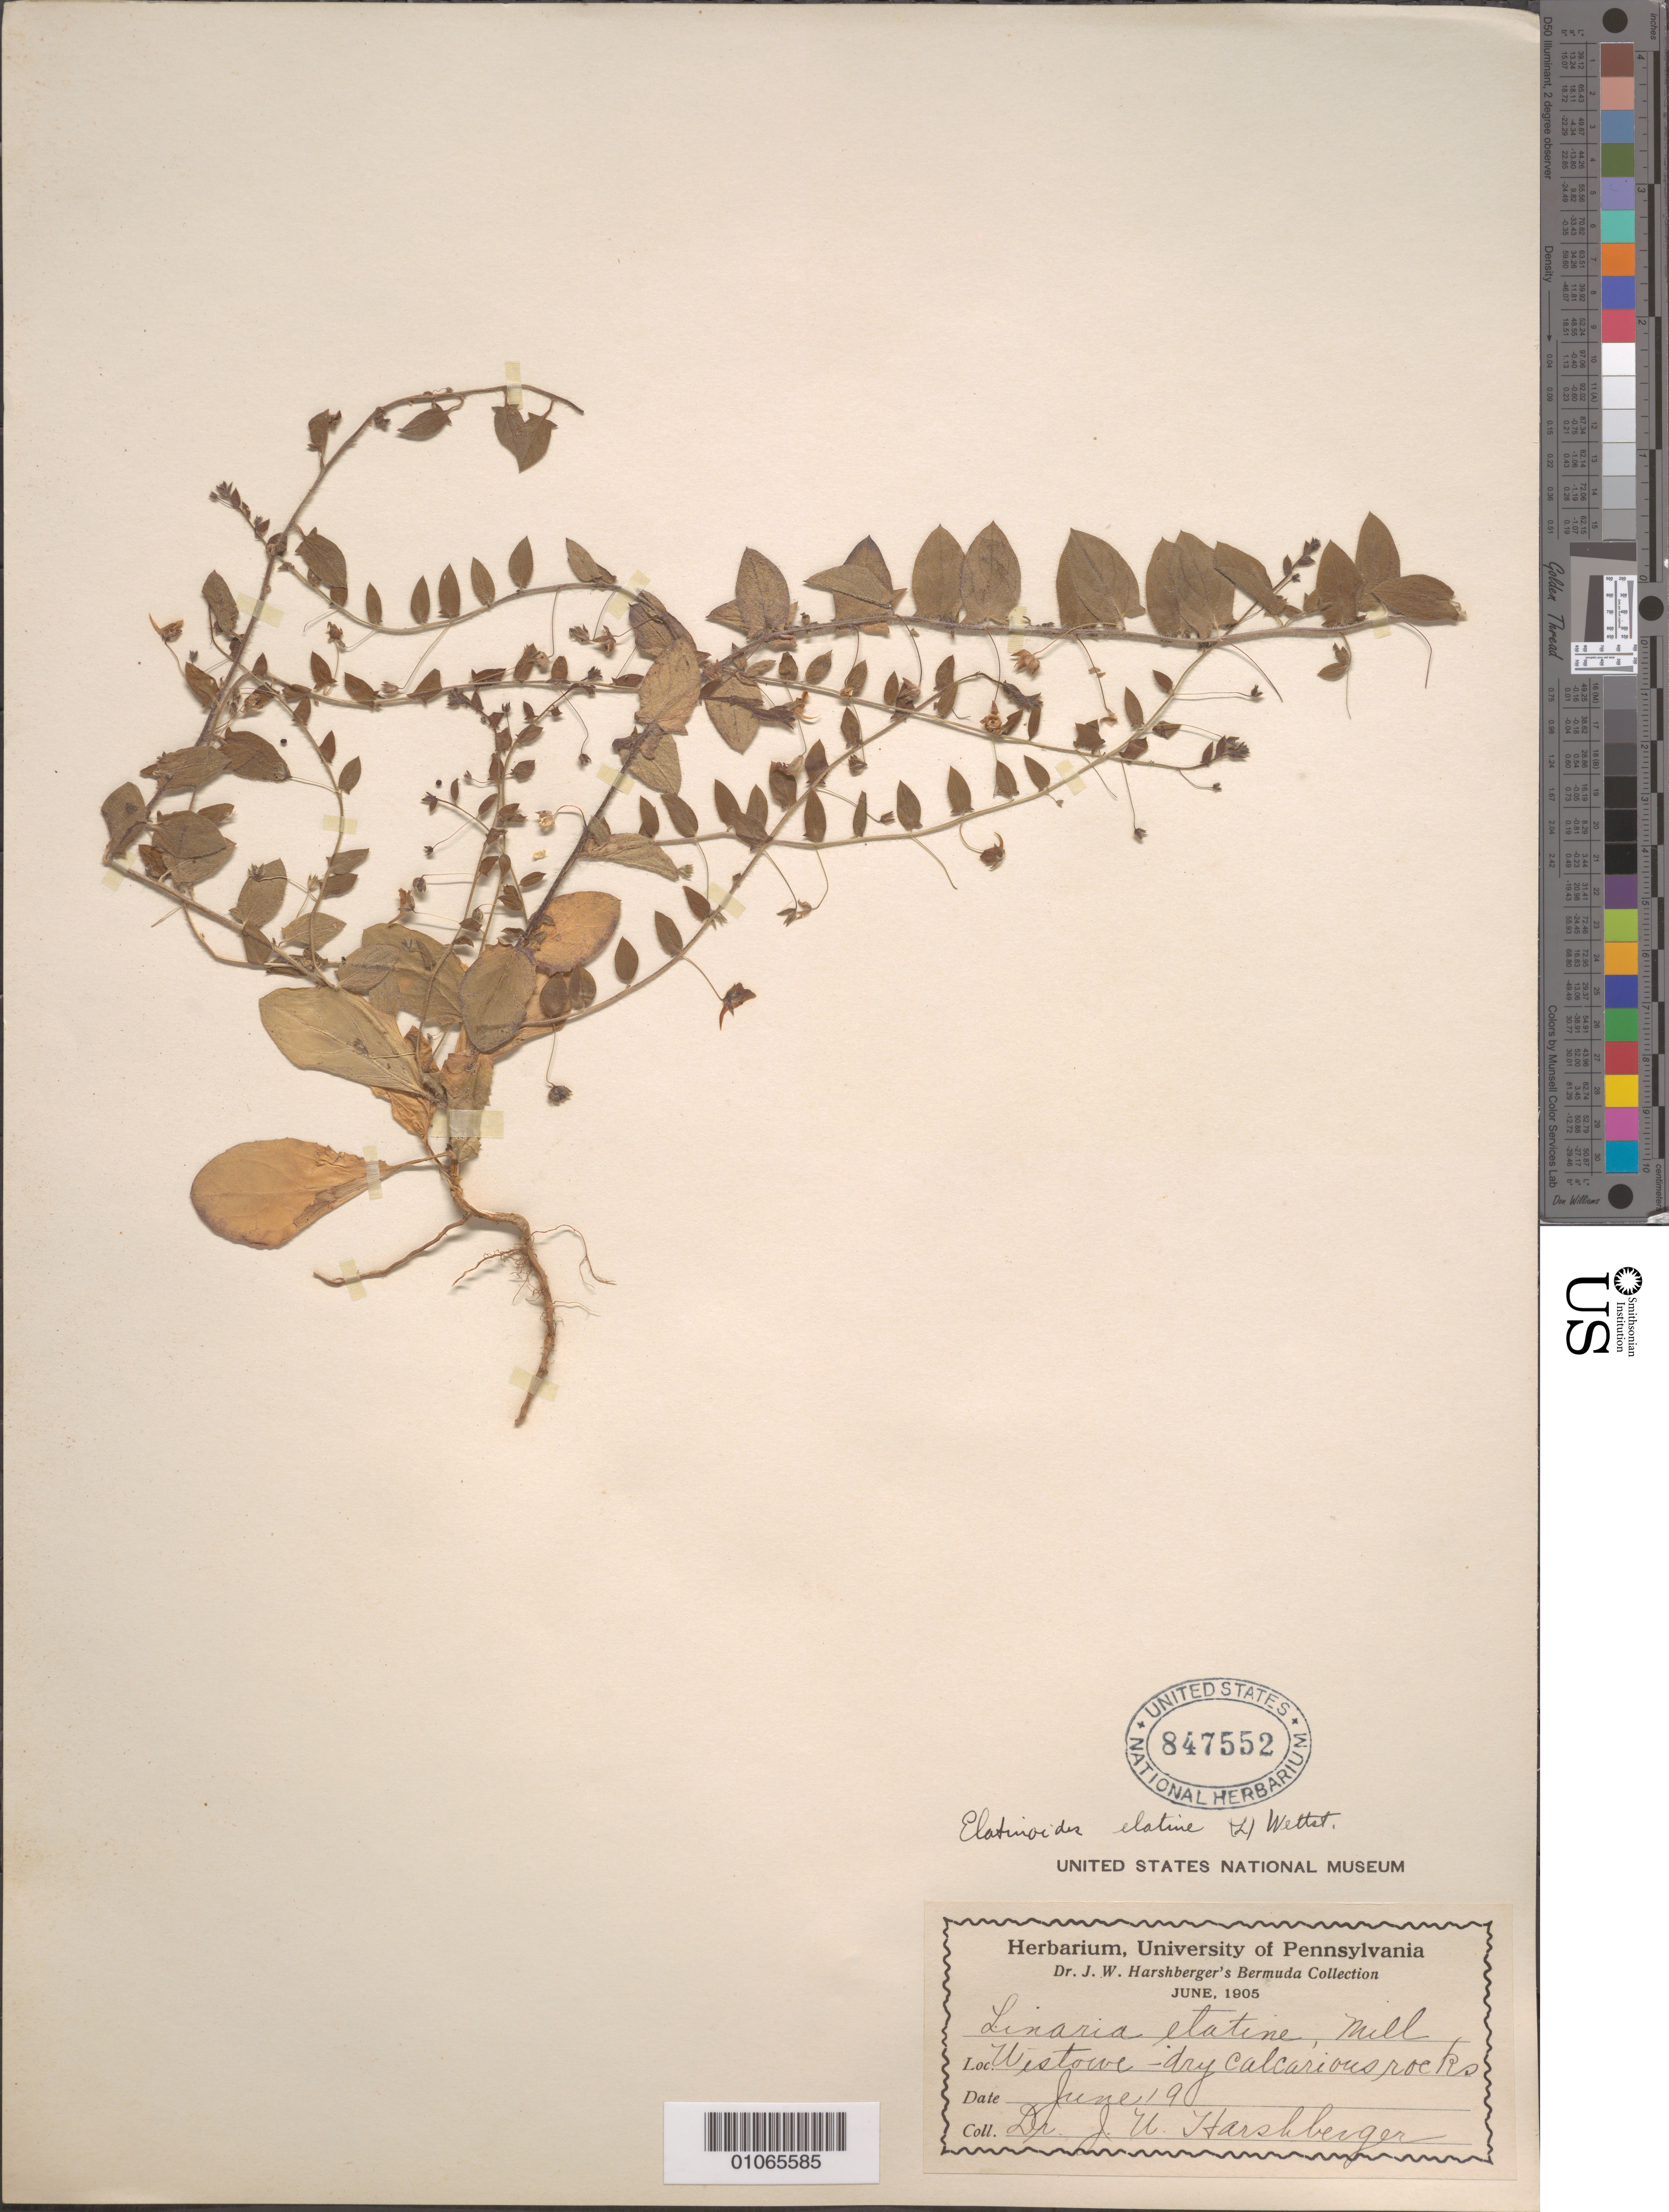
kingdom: Plantae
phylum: Tracheophyta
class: Magnoliopsida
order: Lamiales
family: Plantaginaceae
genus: Elatinoides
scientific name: Elatinoides elatine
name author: (L.) Wettst.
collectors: J. A. Harshberger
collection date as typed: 09 Jun 1905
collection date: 1905-06-09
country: Bermuda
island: Bermuda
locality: Wistowe, dry calcarious rocks.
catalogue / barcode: US 847552